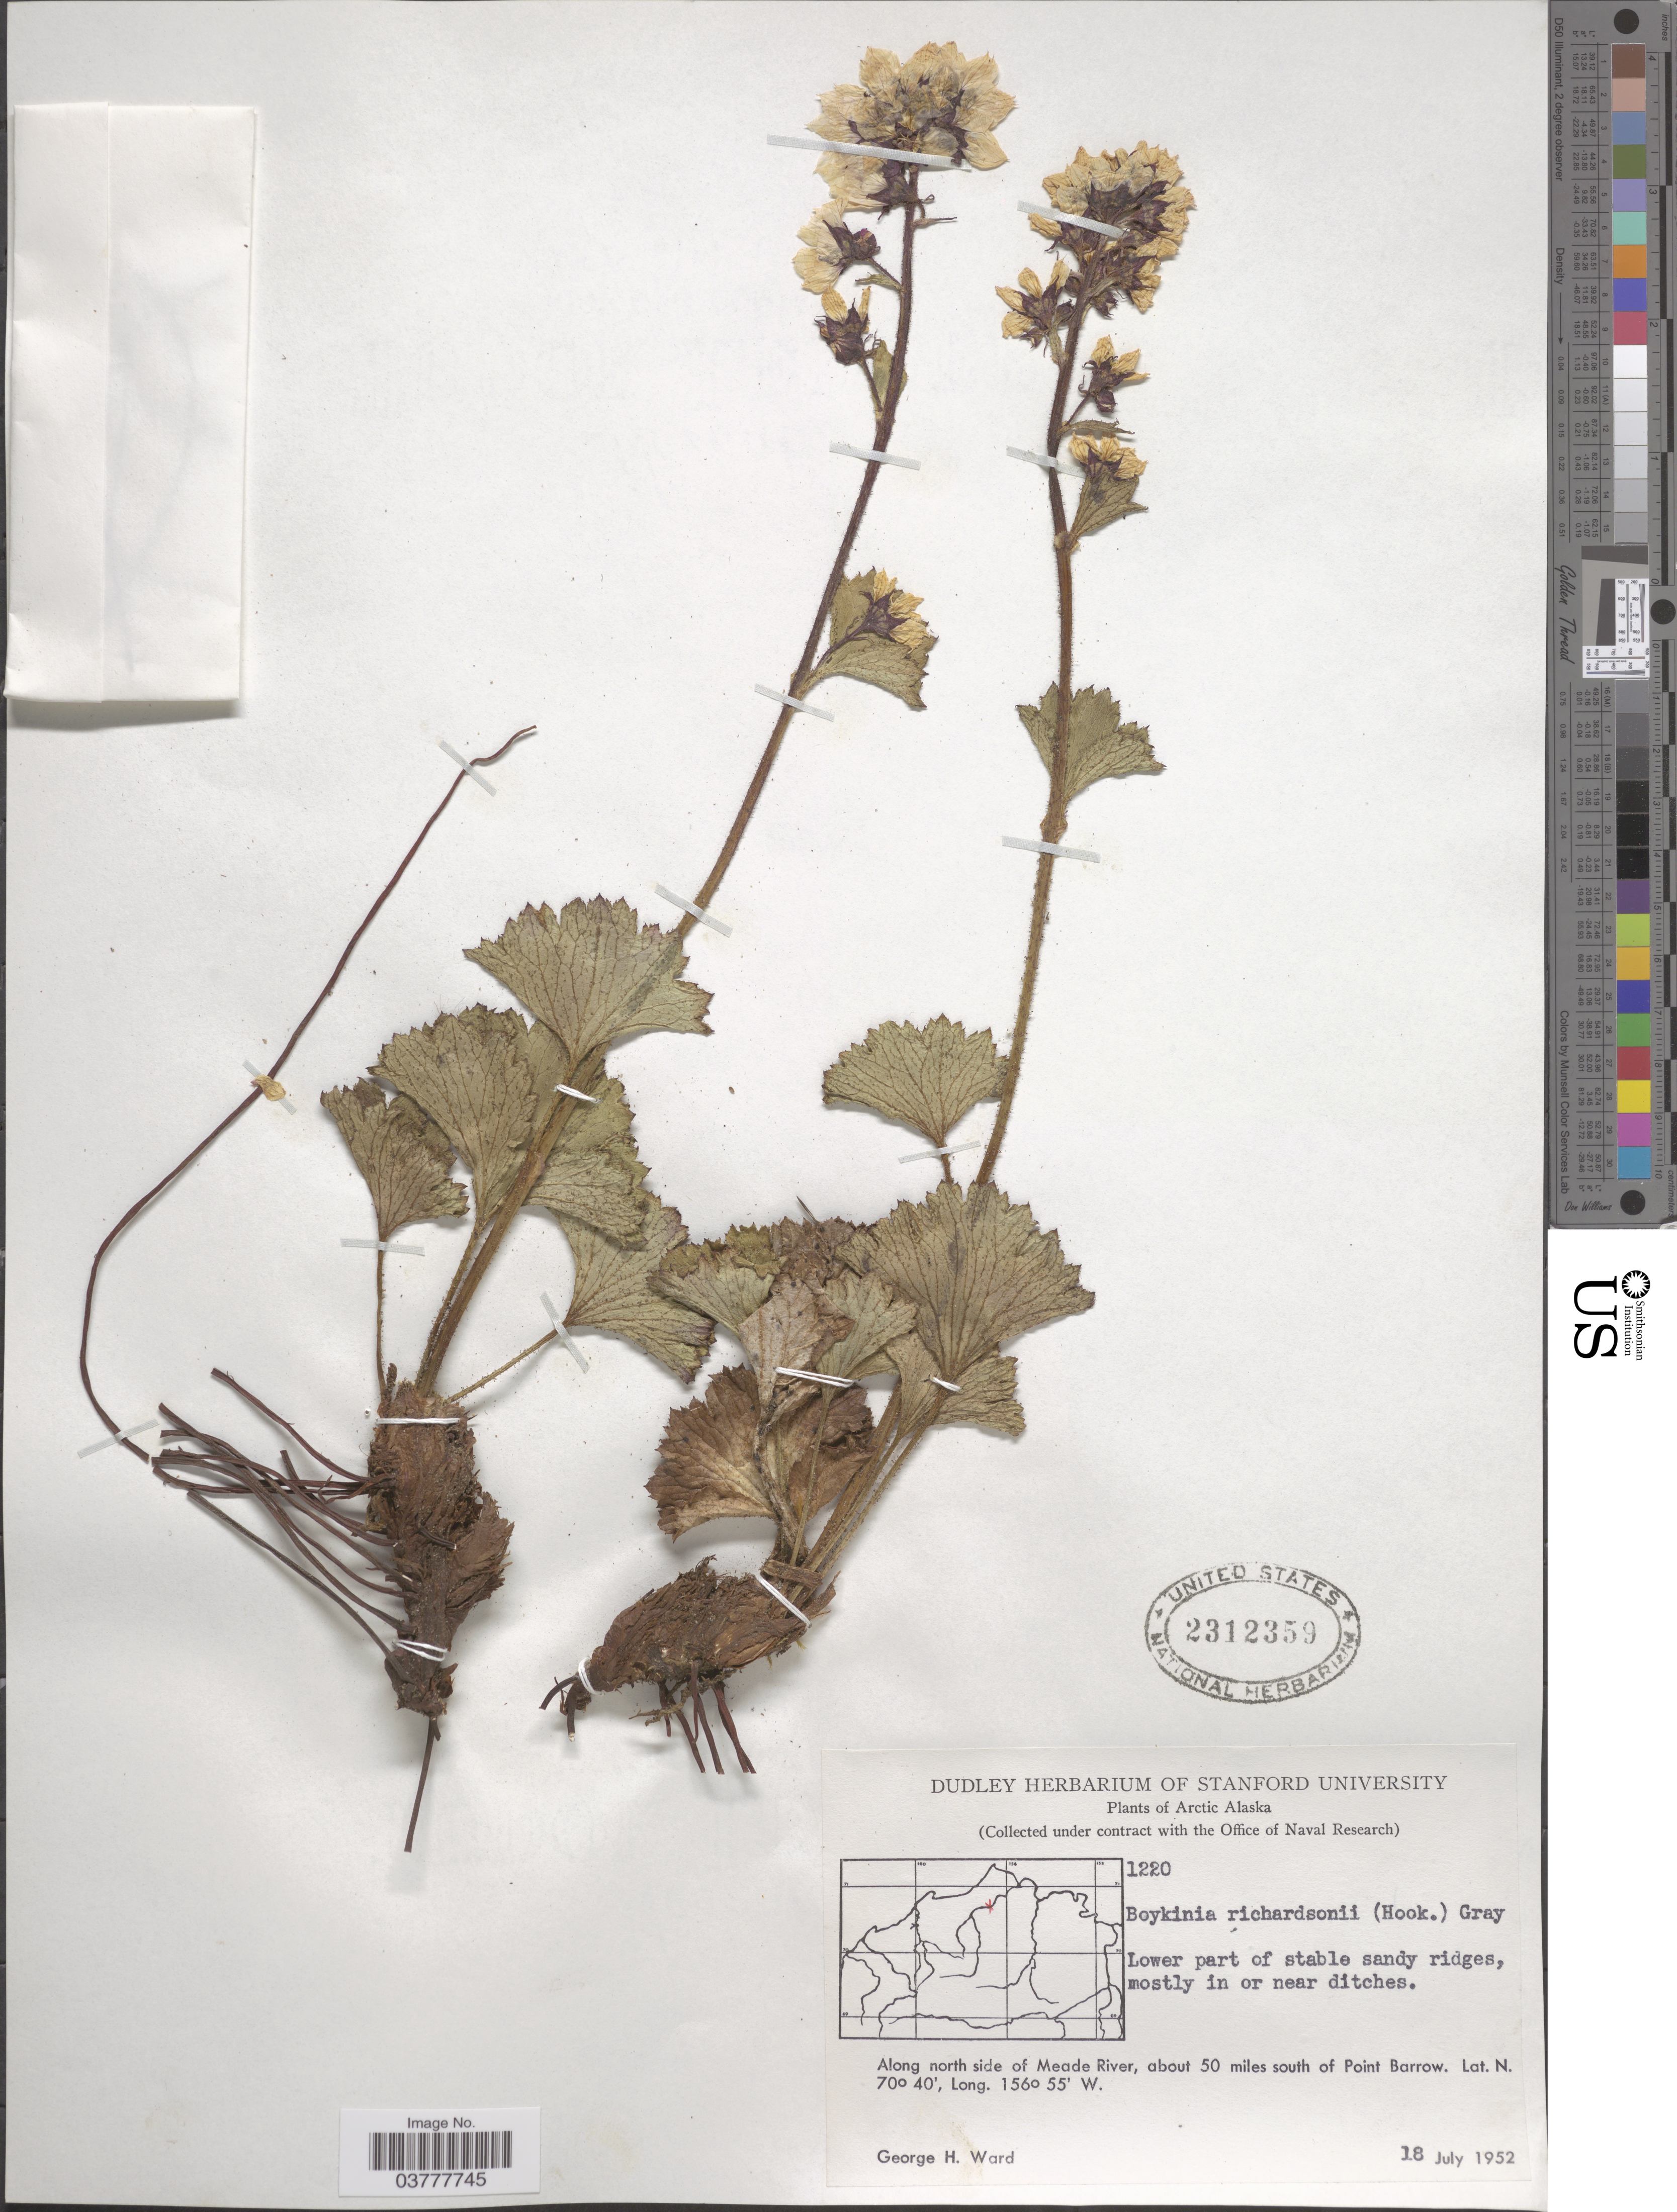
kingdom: Plantae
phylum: Tracheophyta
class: Magnoliopsida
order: Saxifragales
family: Saxifragaceae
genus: Boykinia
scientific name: Boykinia richardsonii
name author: (Hook.) A. Gray ex B.D. Jacks.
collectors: G. H. Ward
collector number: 1220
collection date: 1952-07-18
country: United States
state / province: Alaska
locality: Arctic Alaska. Along north side of Meade River, about 50 miles south of Point Barrow.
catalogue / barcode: US 2312359